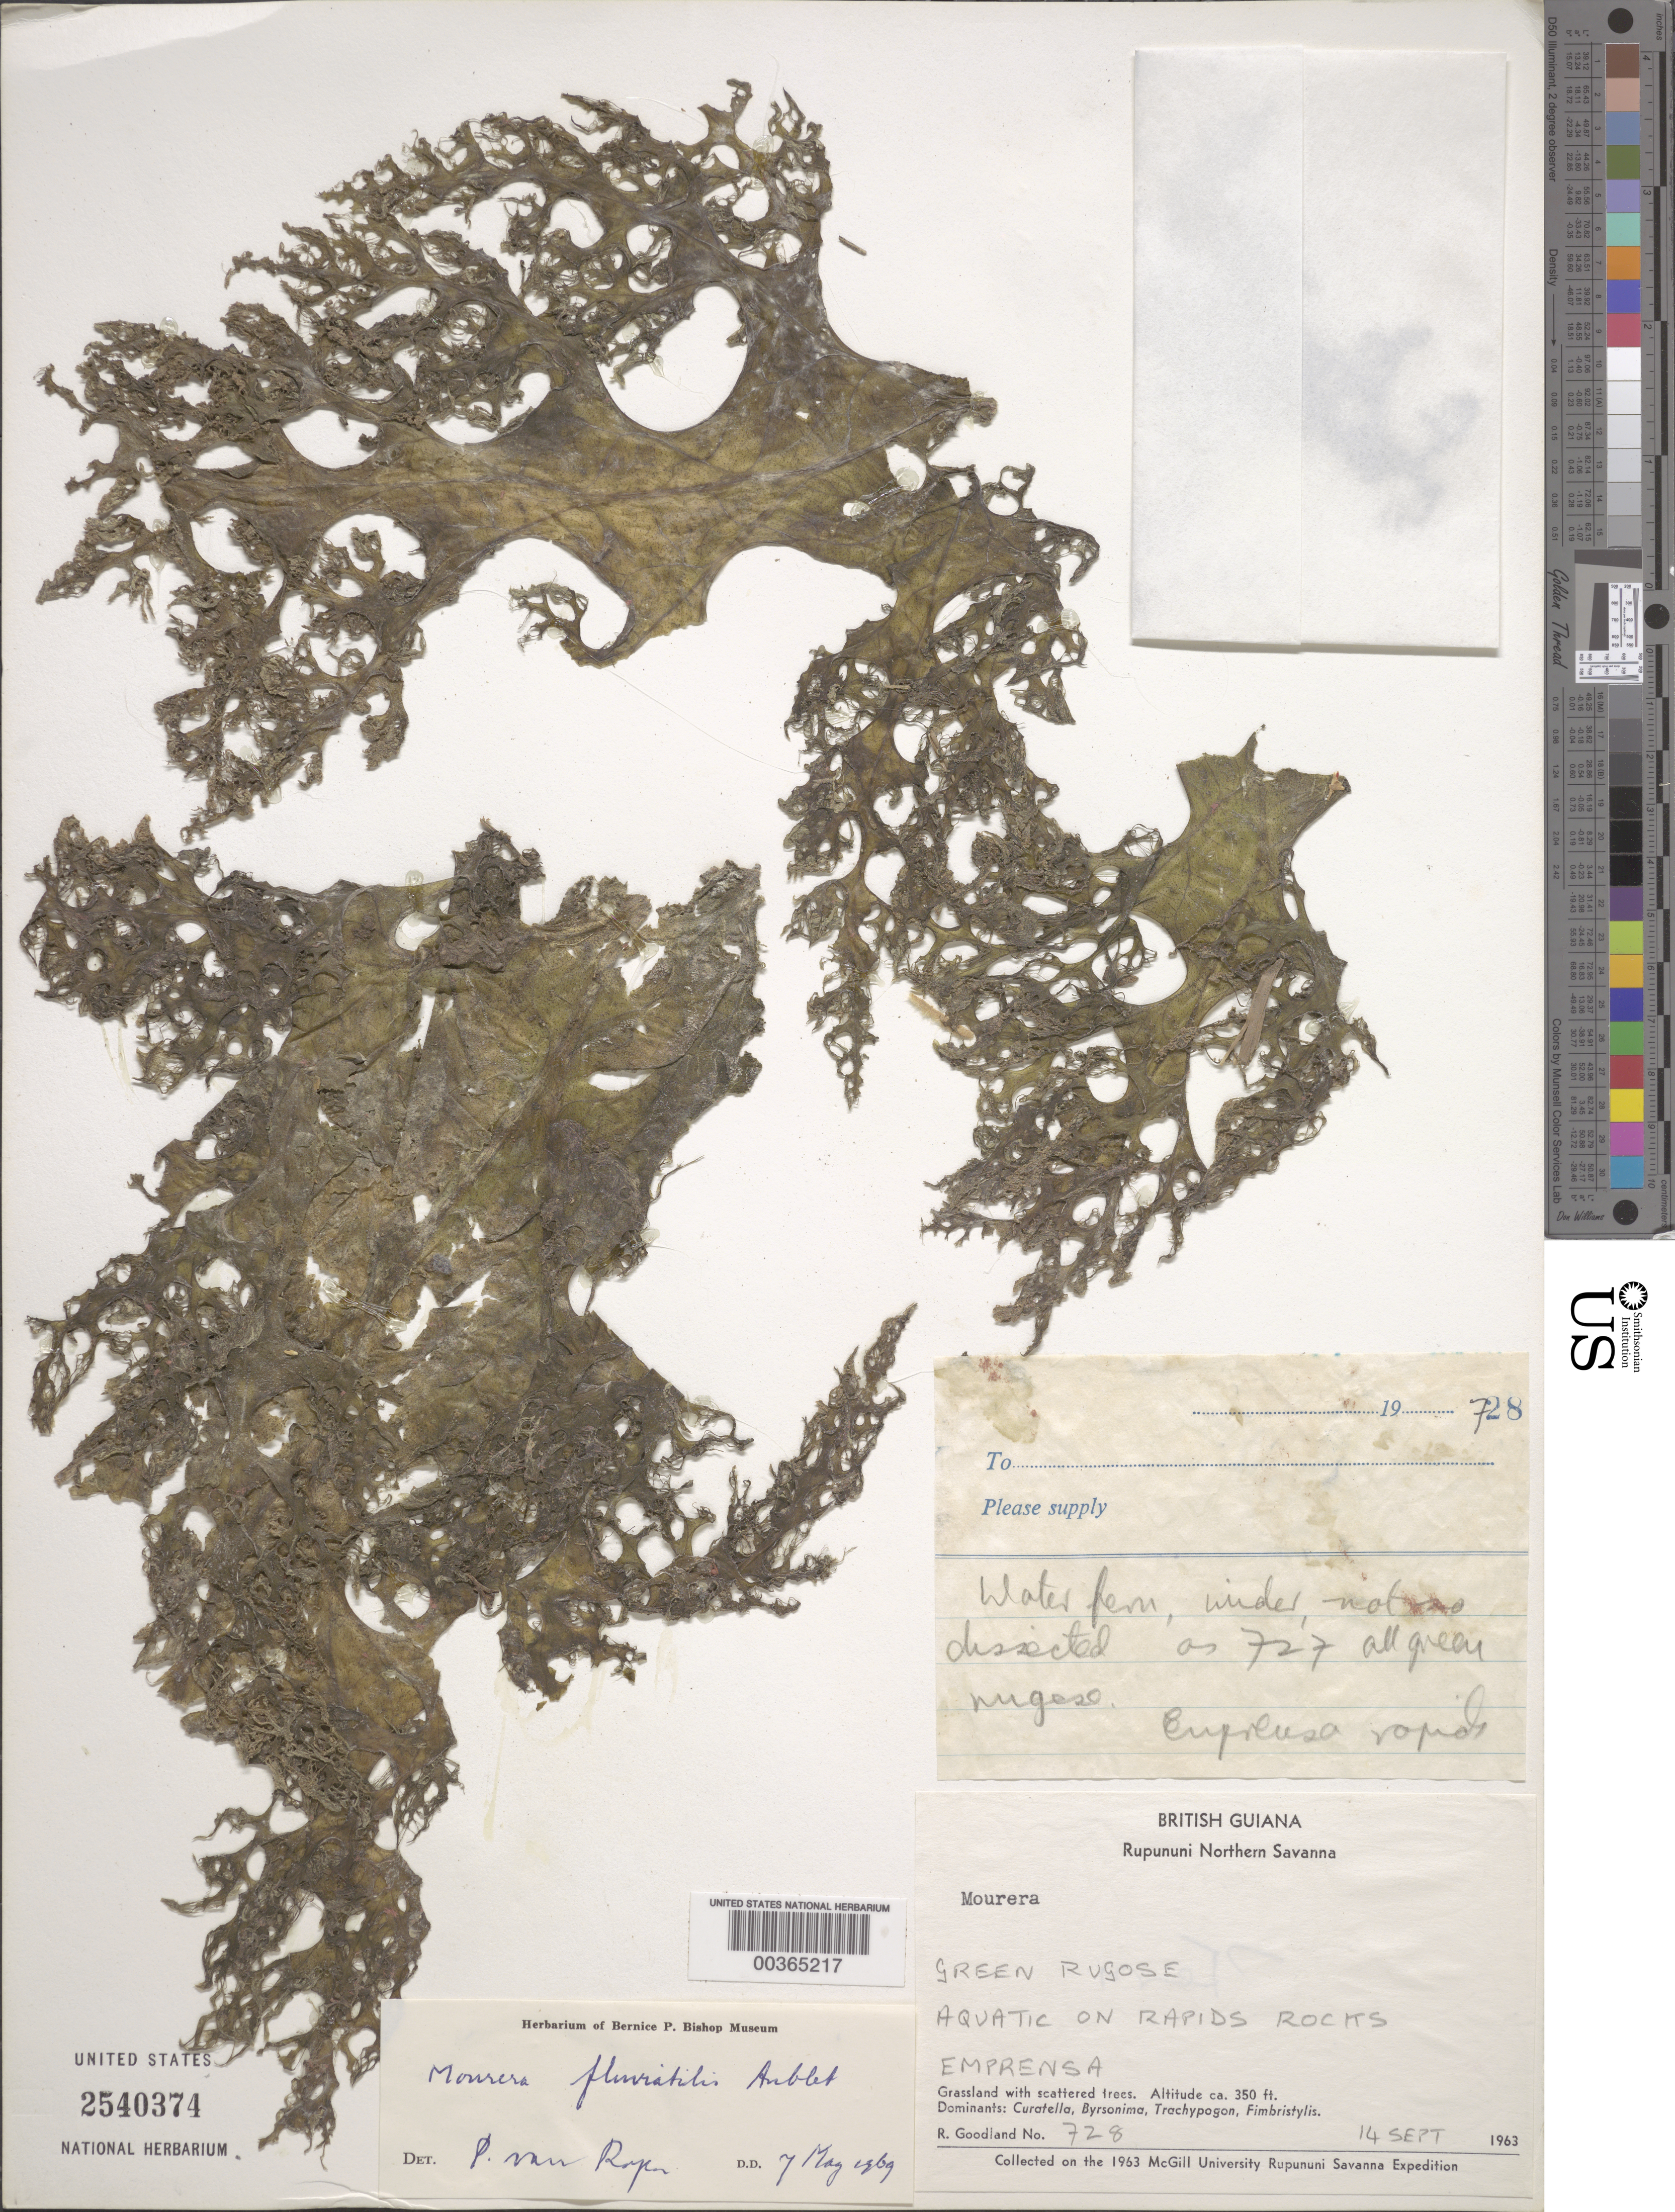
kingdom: Plantae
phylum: Tracheophyta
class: Magnoliopsida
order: Malpighiales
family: Podostemaceae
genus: Mourera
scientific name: Mourera fluviatilis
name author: Aubl.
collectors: R. Goodland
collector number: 728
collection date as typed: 14 Sep 1963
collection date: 1963-09-14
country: Guyana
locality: Emprensa, rupununi northern savanna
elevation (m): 350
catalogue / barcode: US 2540374